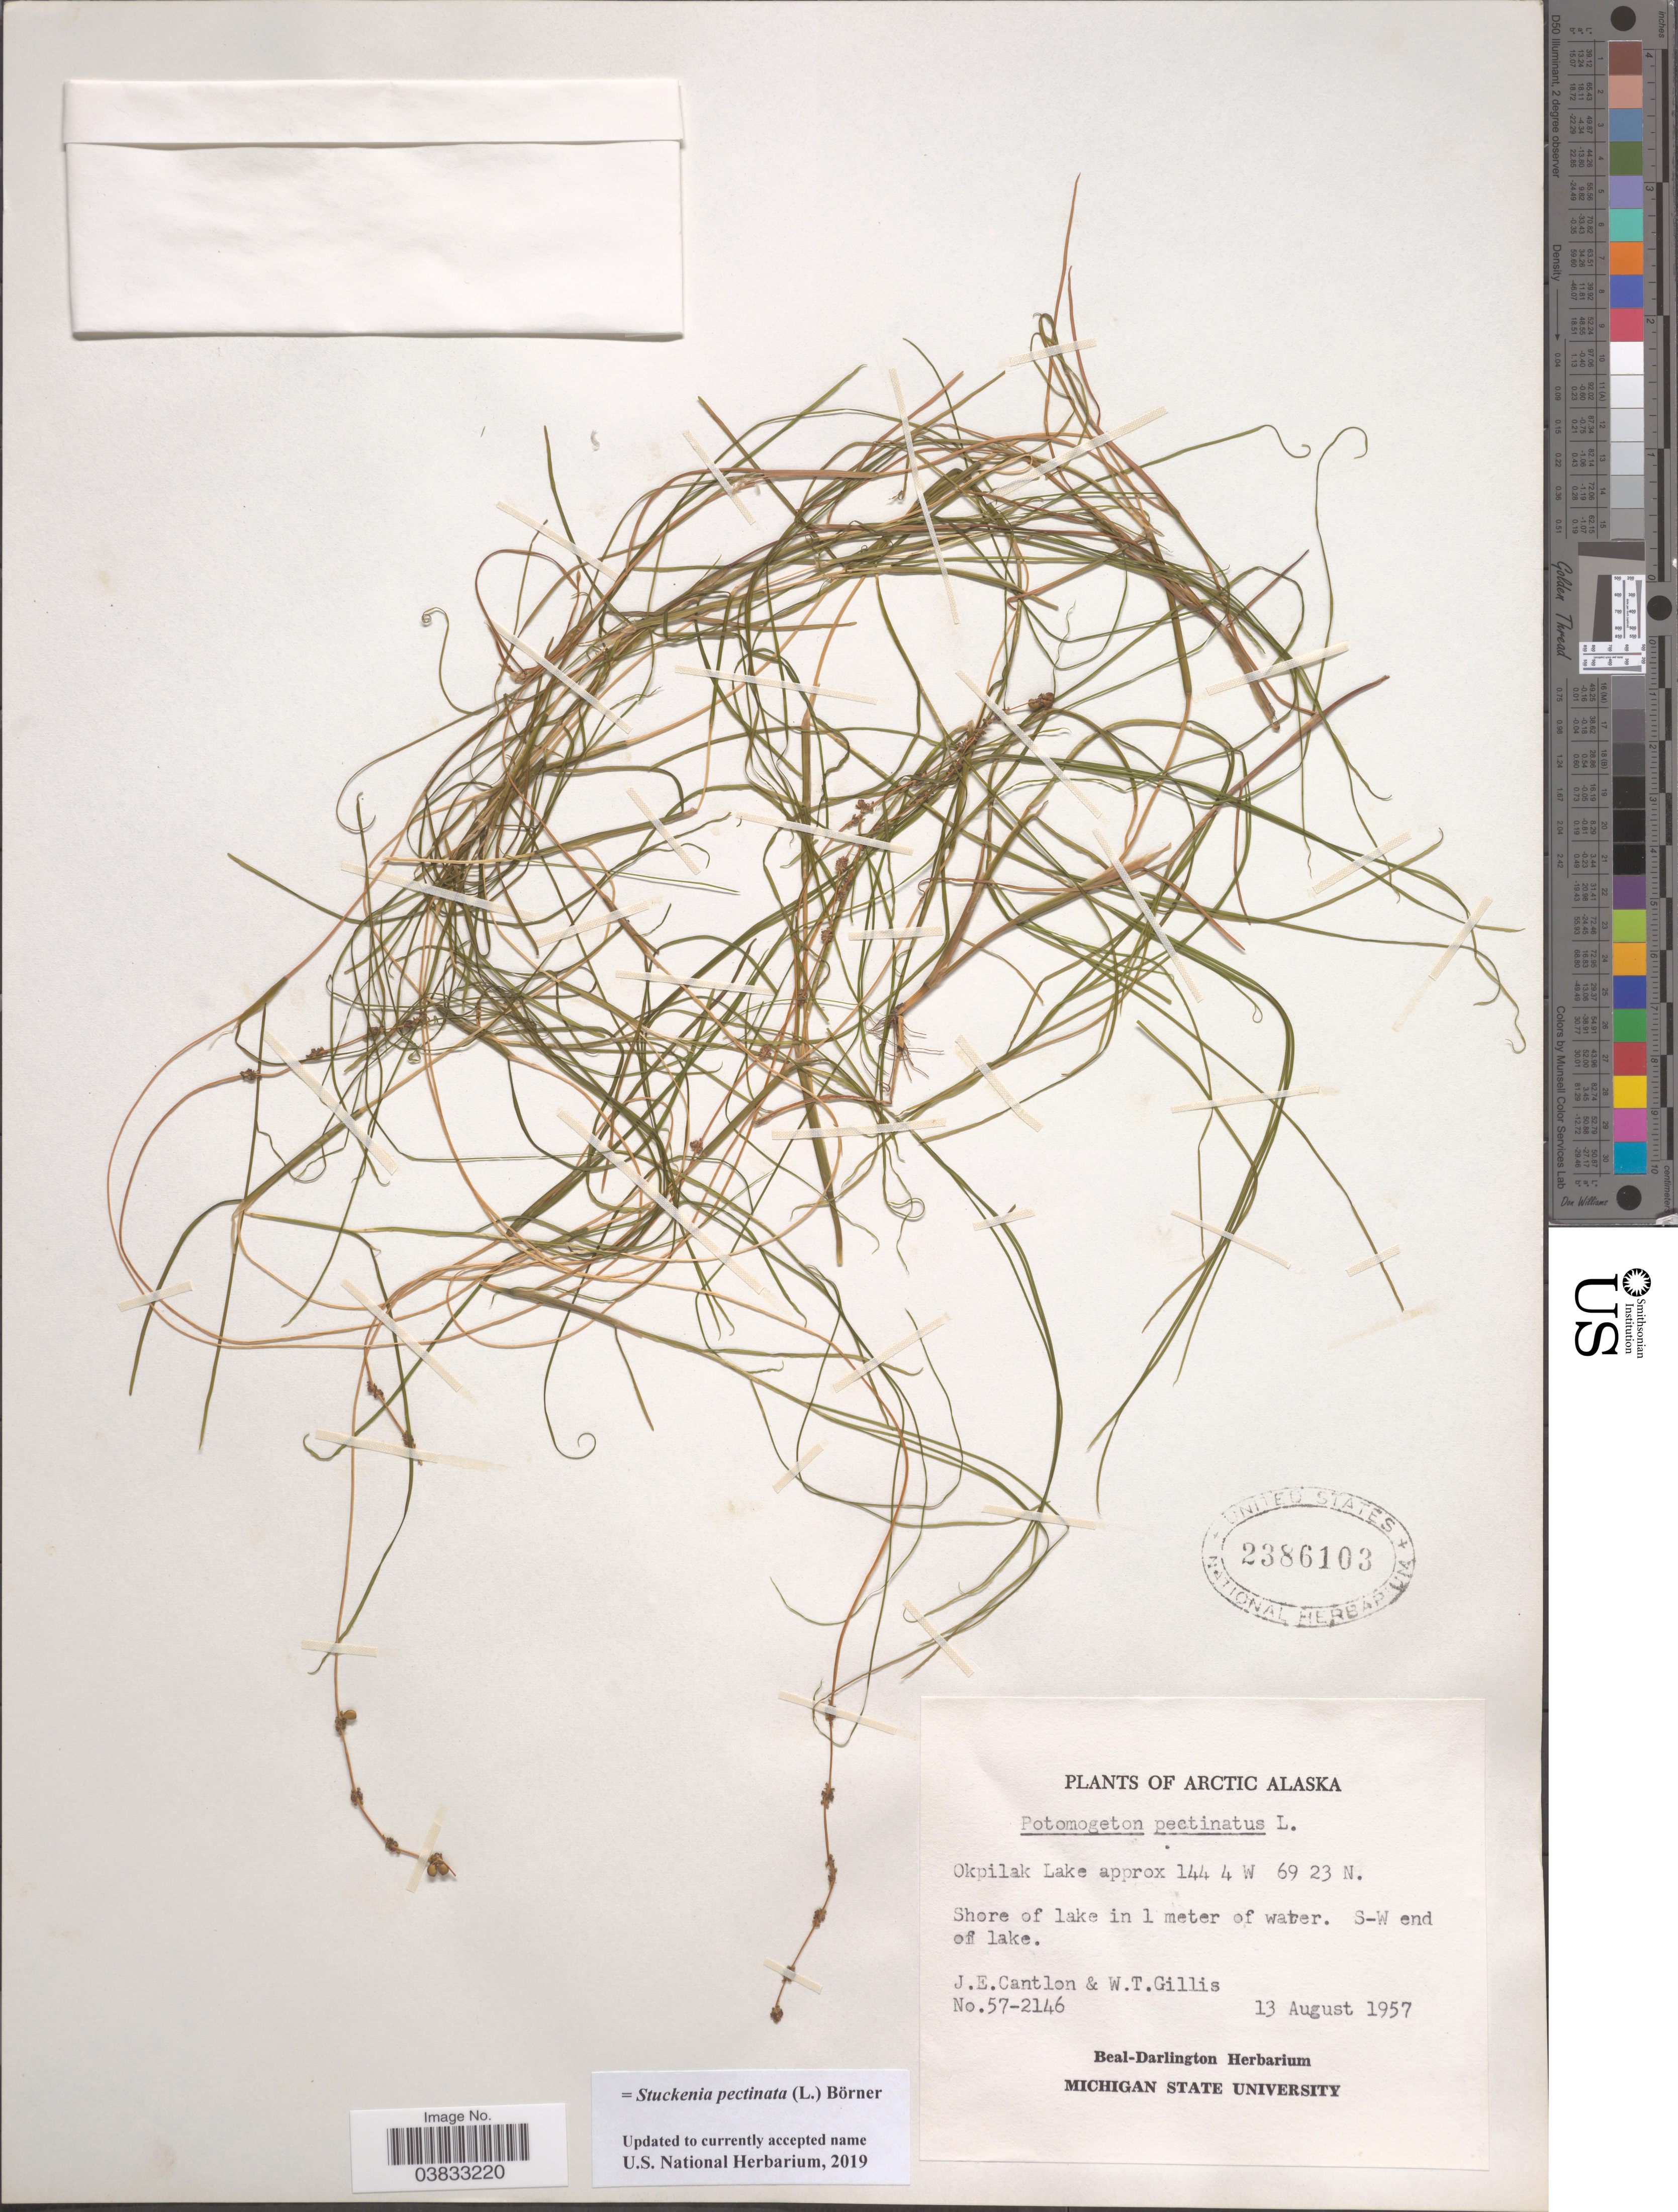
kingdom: Plantae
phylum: Tracheophyta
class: Liliopsida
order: Alismatales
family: Potamogetonaceae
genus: Stuckenia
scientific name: Stuckenia pectinata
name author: (L.) Börner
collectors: J. Cantlon & W. T. Gillis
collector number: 57-2146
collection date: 1957-08-13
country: United States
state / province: Alaska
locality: Arctic Alaska. Okpilak Lake. S-W end of lake.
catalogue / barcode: US 2386103